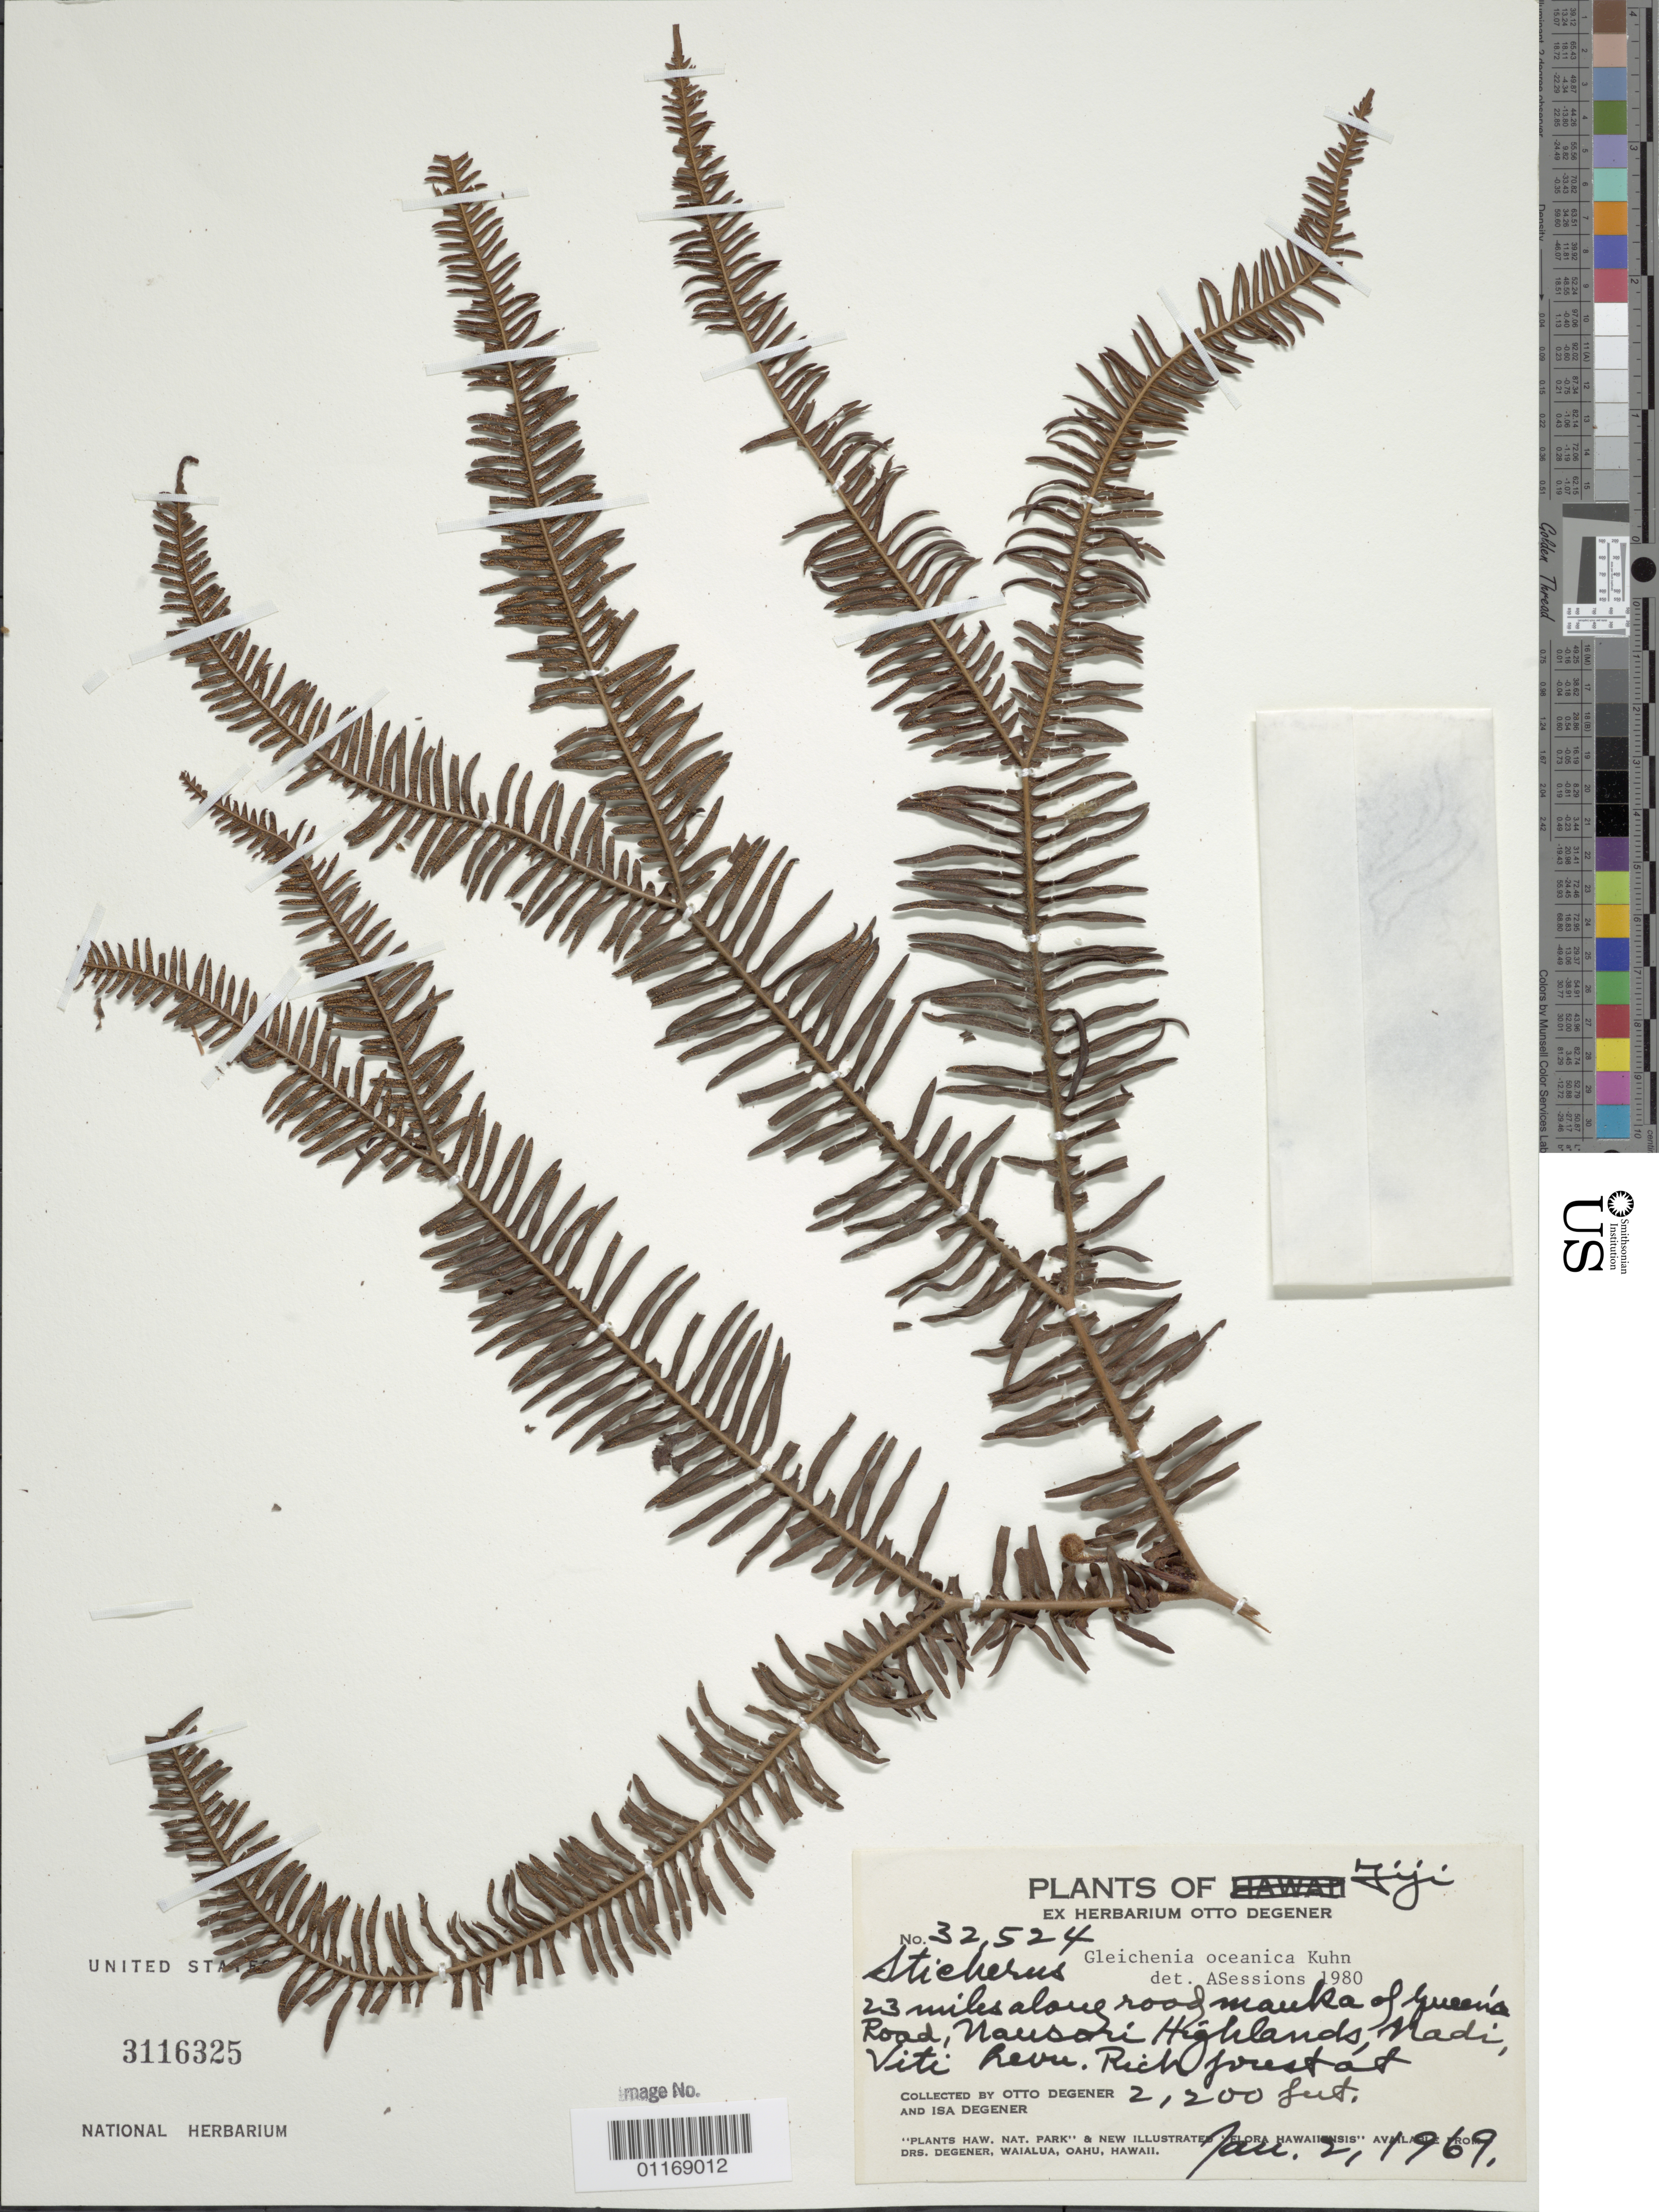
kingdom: Plantae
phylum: Tracheophyta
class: Polypodiopsida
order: Gleicheniales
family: Gleicheniaceae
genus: Sticherus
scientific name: Sticherus oceanicus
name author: (Kuhn) Ching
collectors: O. Degener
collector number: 32524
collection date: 1969-01-02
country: Fiji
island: Viti Levu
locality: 23 miles along road Mauka of Queen's road, Nausori highlands, Nadi.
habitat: Rich forest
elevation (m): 671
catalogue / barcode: US 3116325